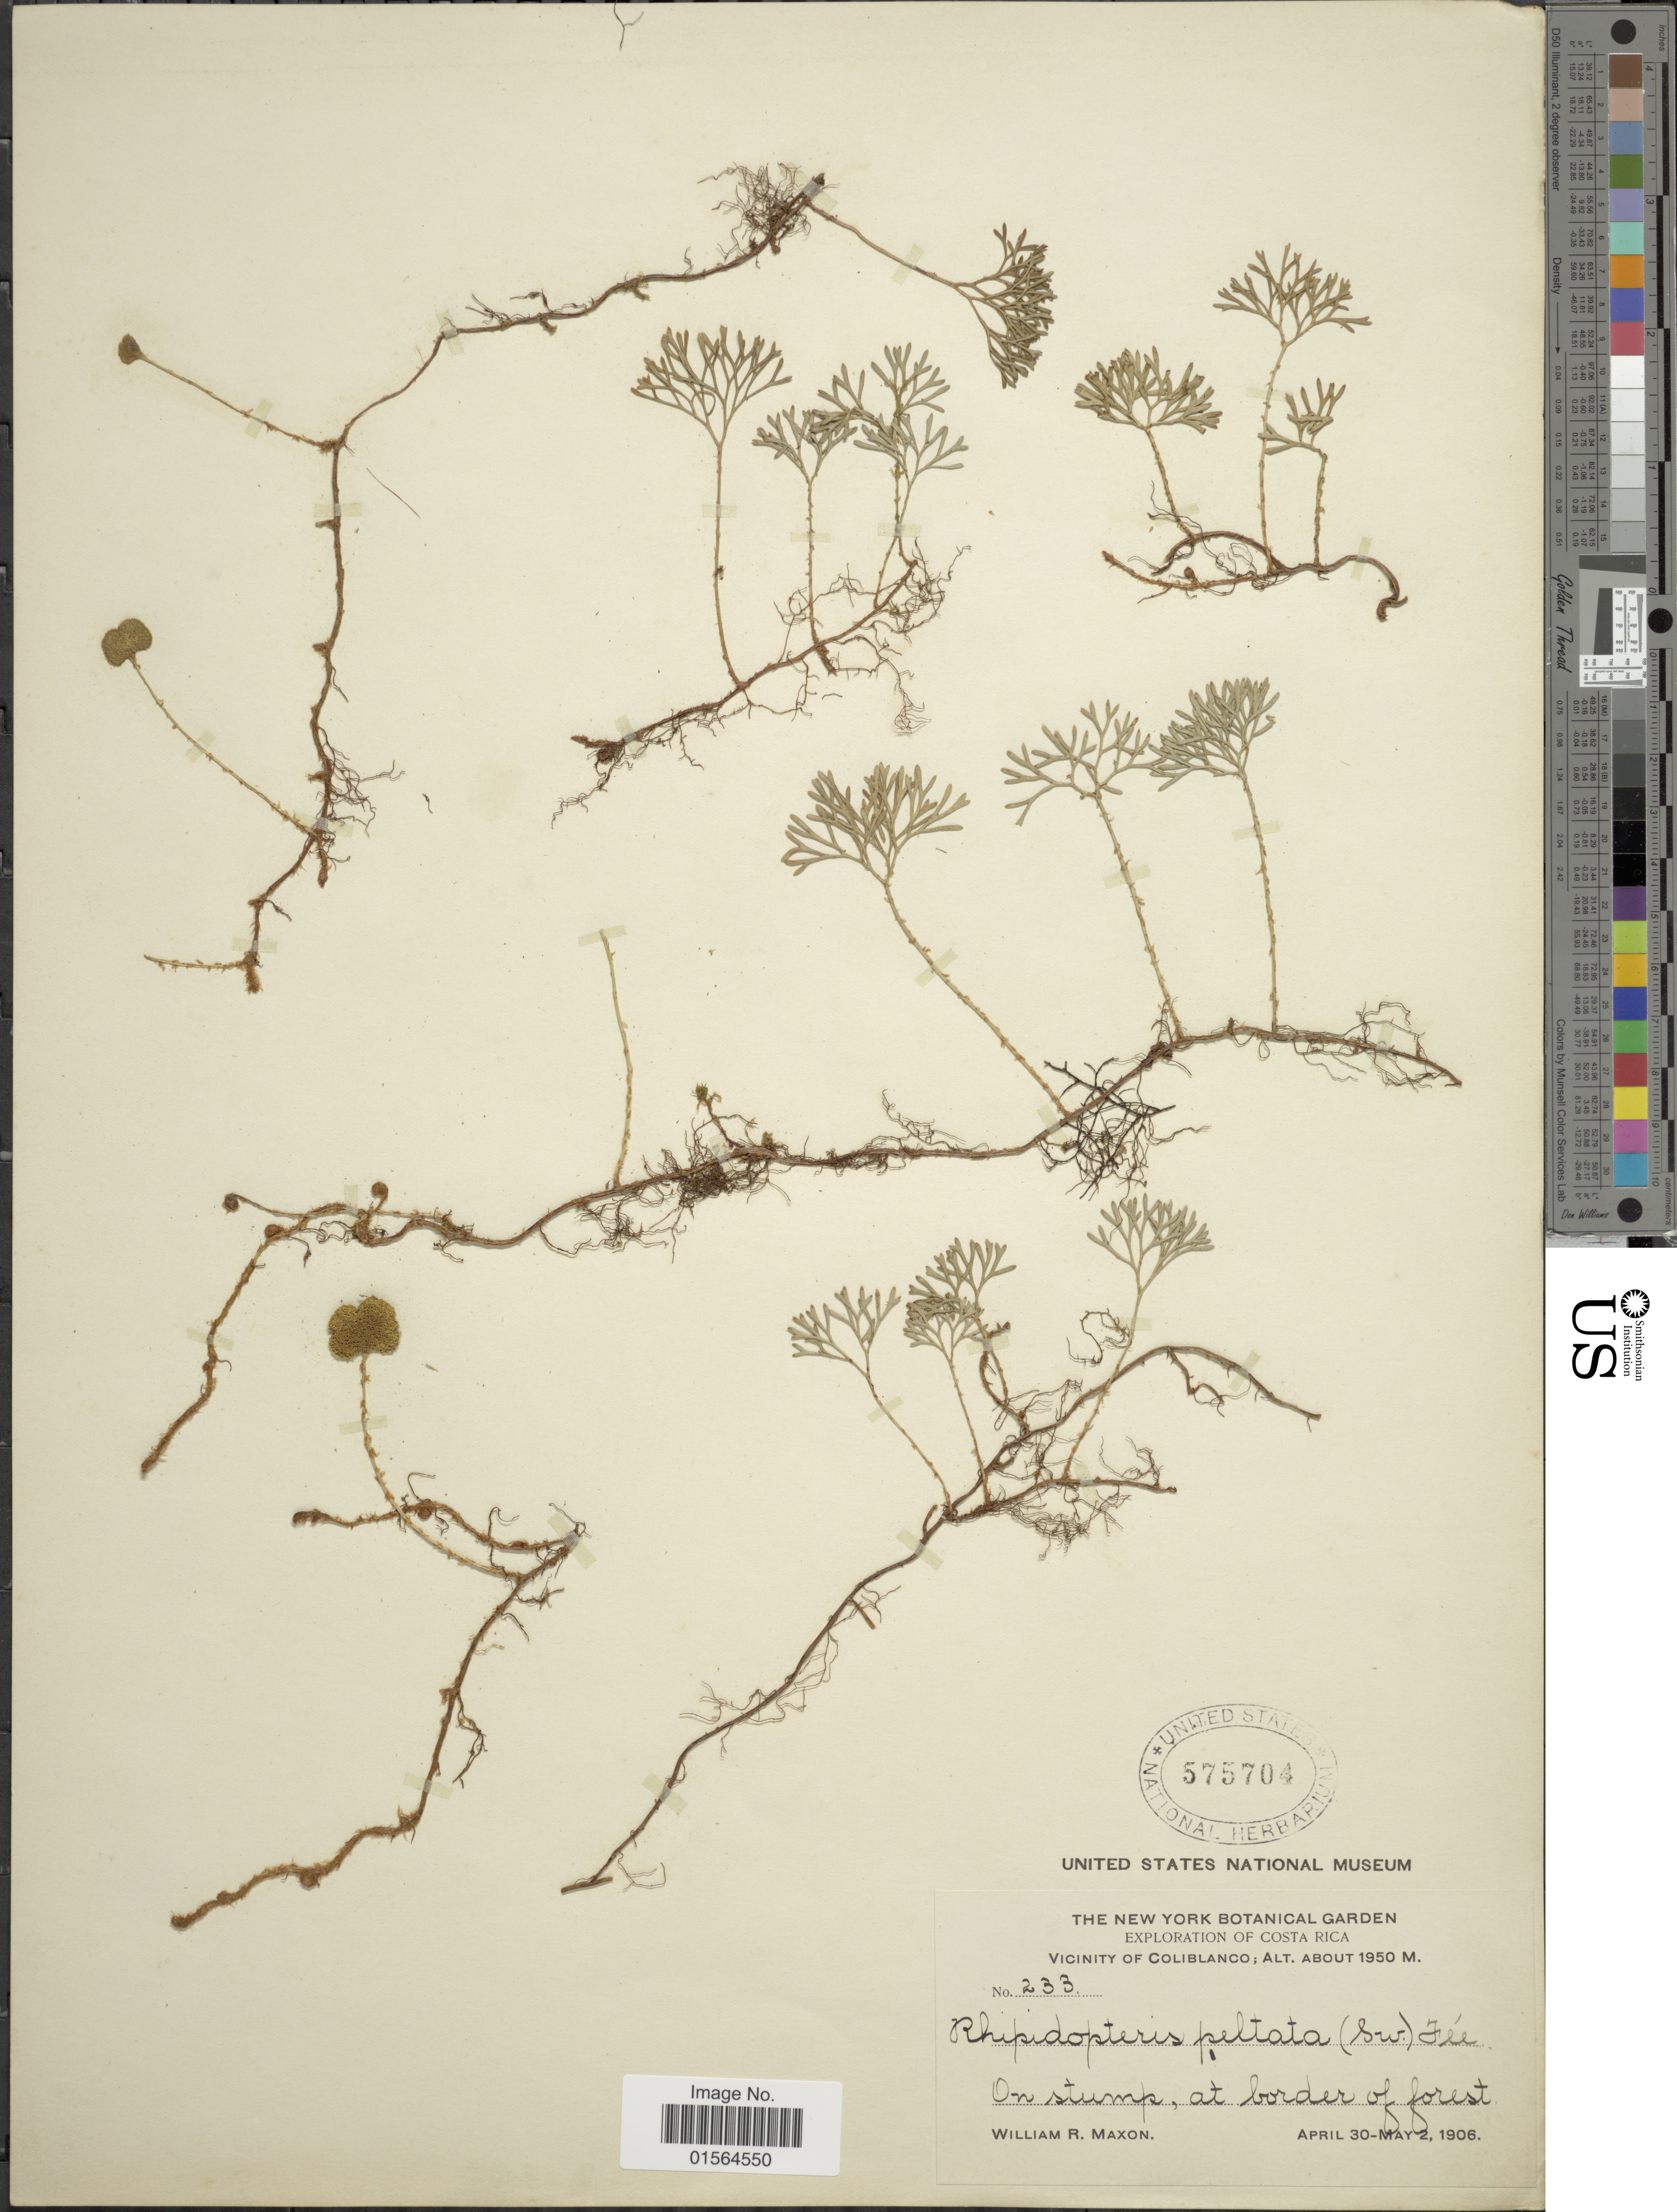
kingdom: Plantae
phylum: Tracheophyta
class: Polypodiopsida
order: Polypodiales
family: Dryopteridaceae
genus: Elaphoglossum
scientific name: Elaphoglossum peltatum f. foeniculaceum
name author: (Hook. & Grev.) Mickel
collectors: W. R. Maxon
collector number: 233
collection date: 1906-04-30/1906-05-02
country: Costa Rica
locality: Vicinity of Coliblanco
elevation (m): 1950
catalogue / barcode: US 575704